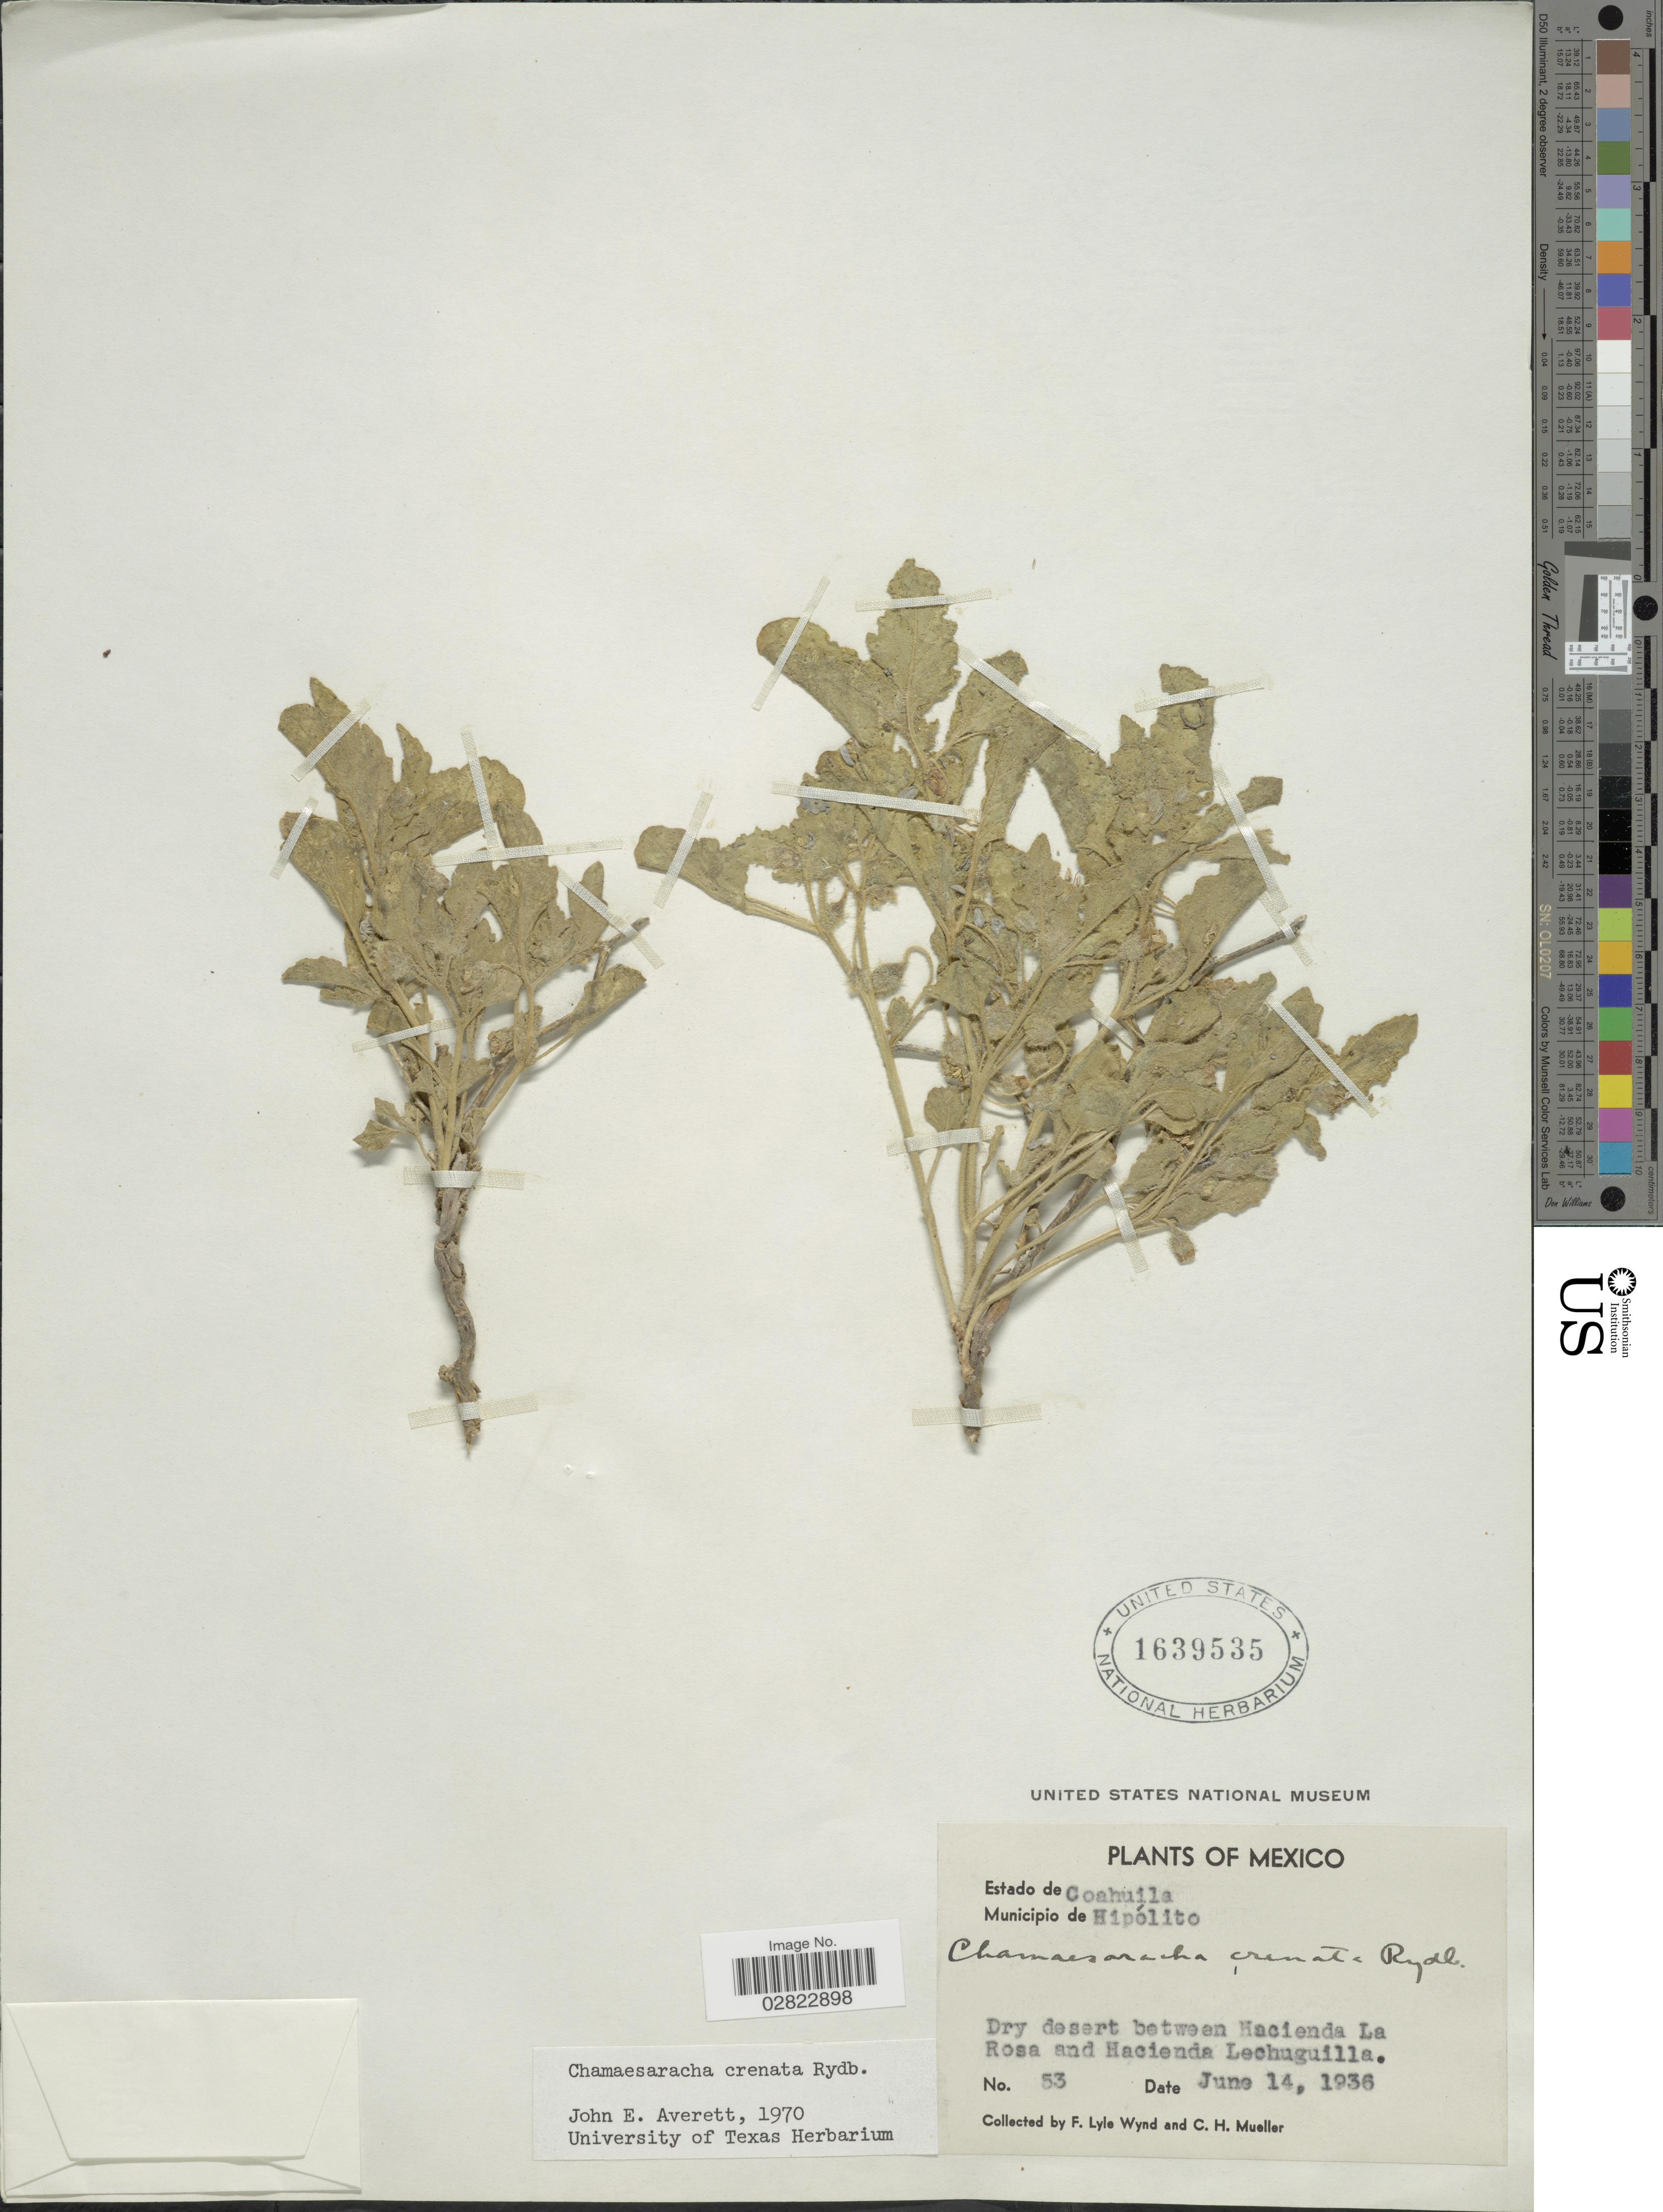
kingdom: Plantae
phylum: Tracheophyta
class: Magnoliopsida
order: Solanales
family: Solanaceae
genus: Chamaesaracha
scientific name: Chamaesaracha crenata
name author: Rydb.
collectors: F. L. Wynd & C. H. Mueller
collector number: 53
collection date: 1936-06-14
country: Mexico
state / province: Coahuila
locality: Estado Coahuila, Municipio de Hipólito, Dry desert between Hacienda La Rosa and Hacienda Lechuguilla.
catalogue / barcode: US 1639535